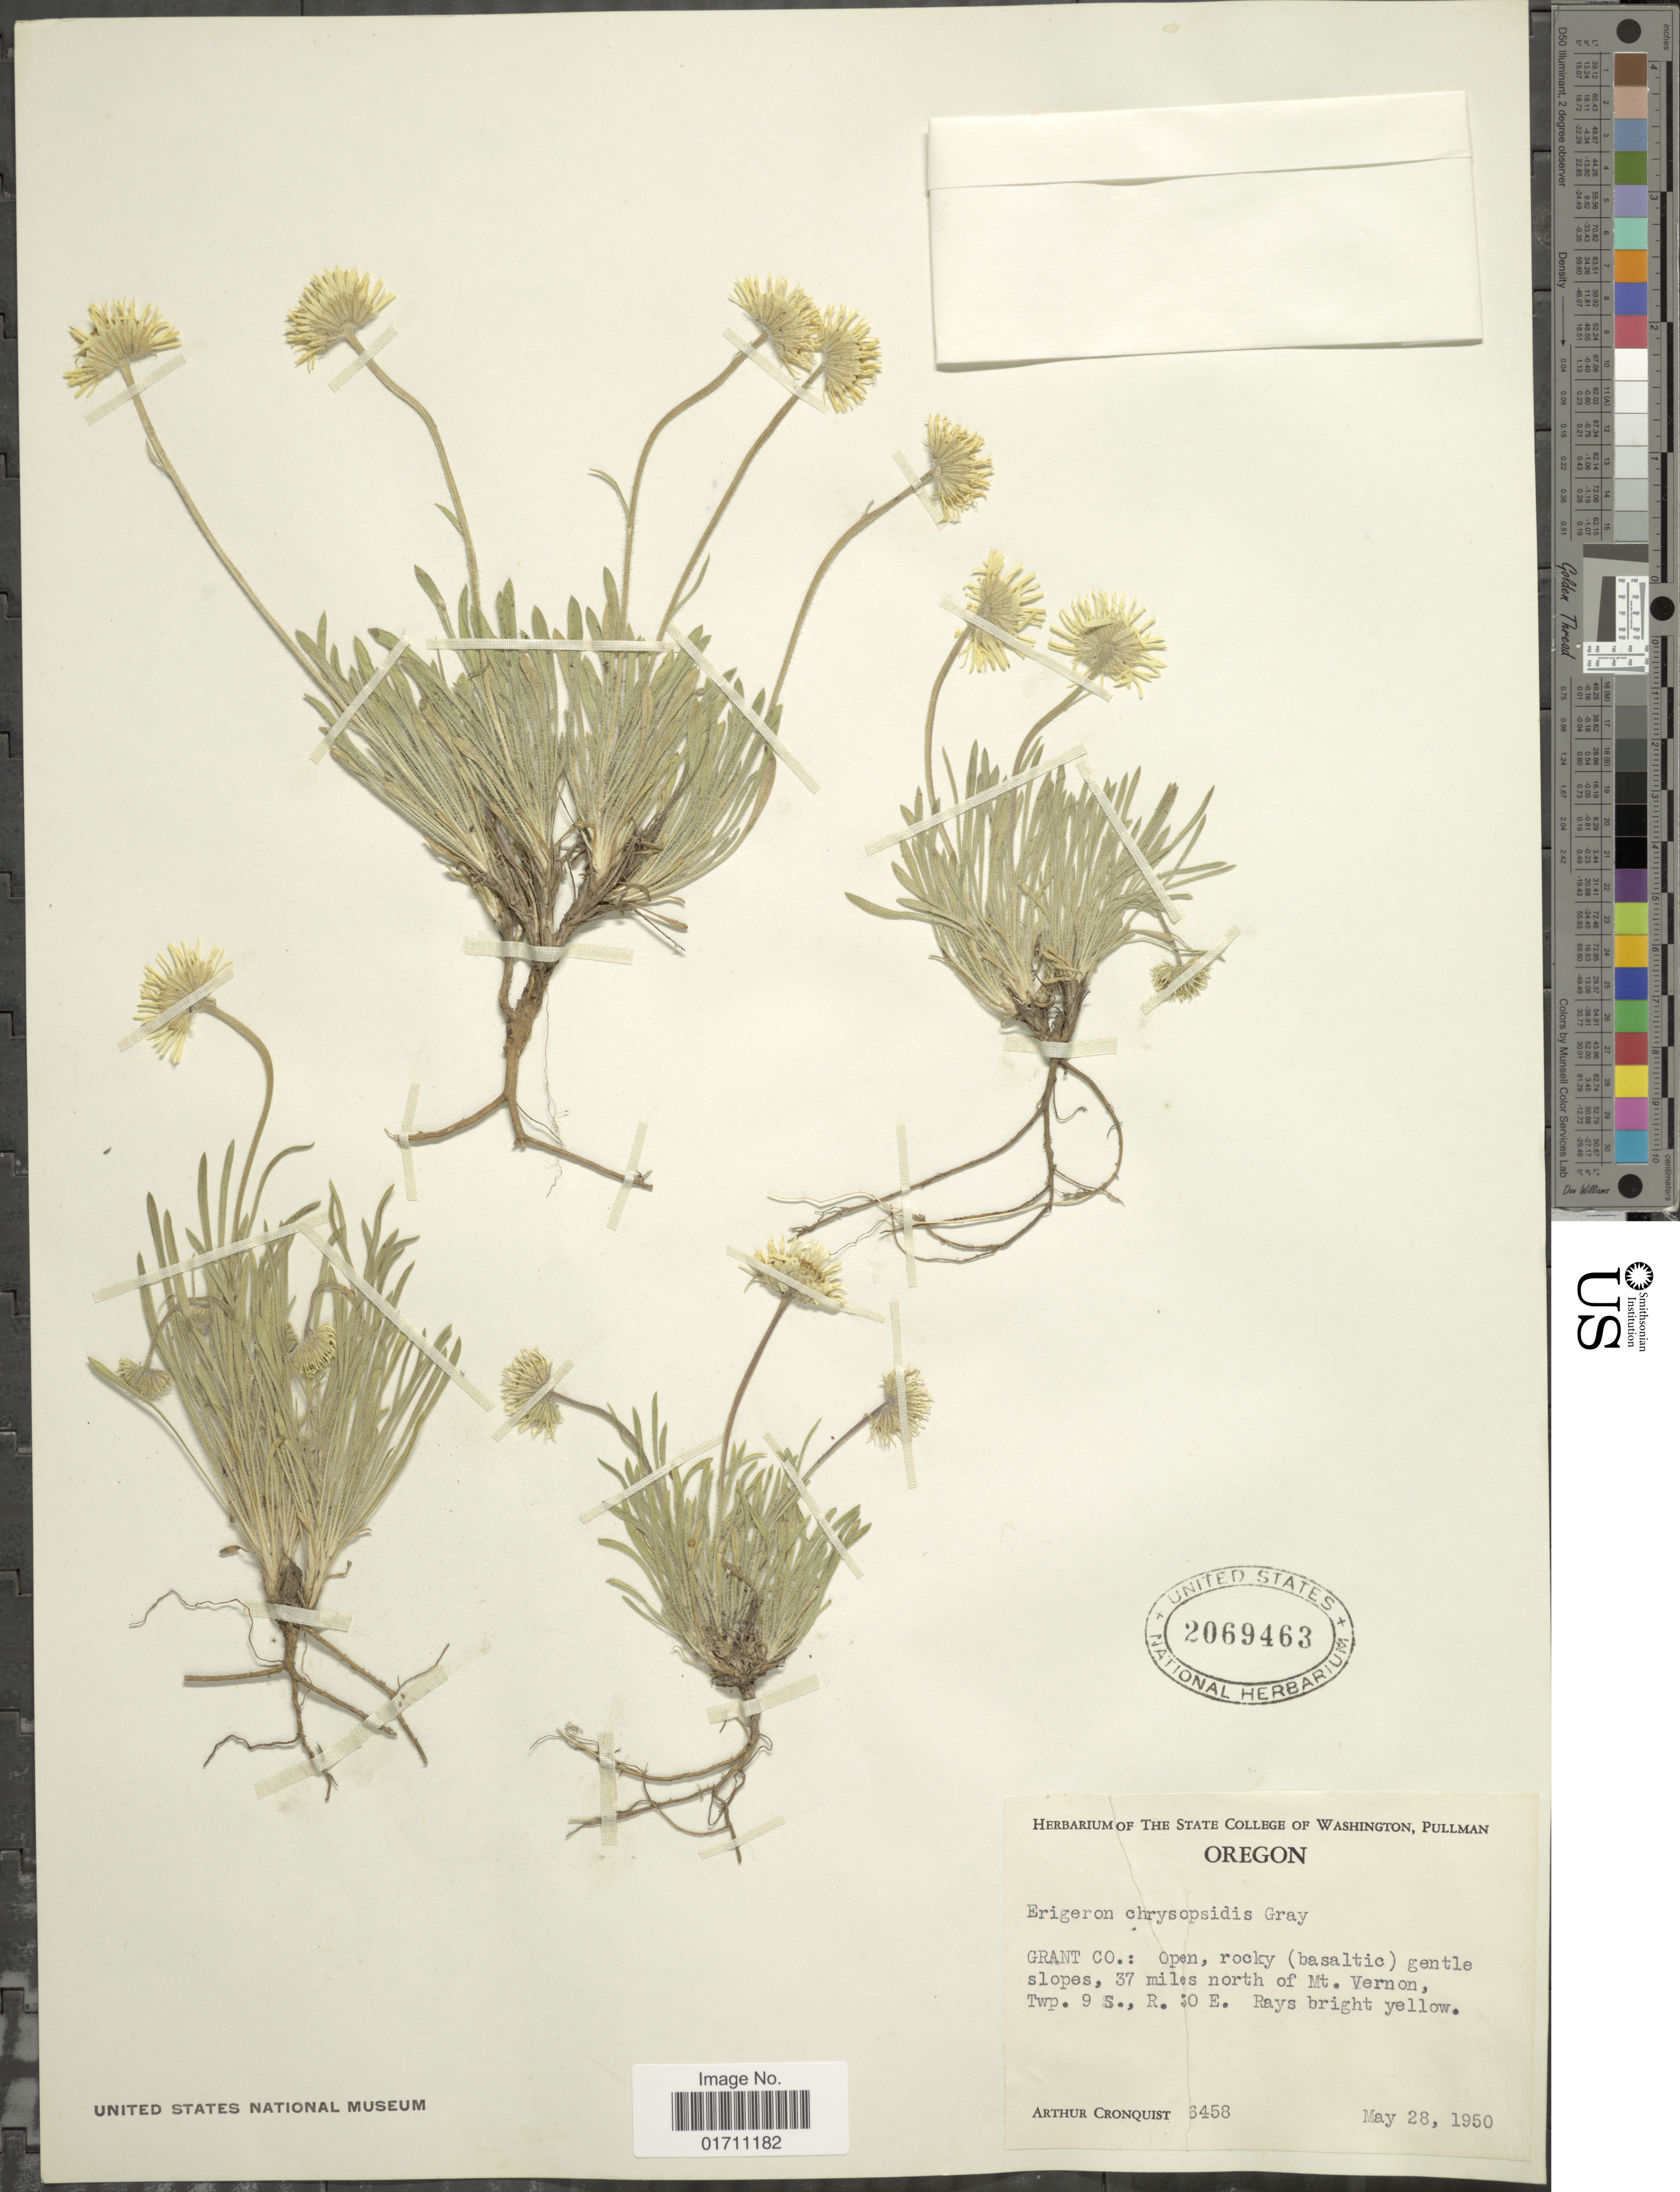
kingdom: Plantae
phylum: Tracheophyta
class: Magnoliopsida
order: Asterales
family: Asteraceae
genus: Erigeron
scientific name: Erigeron chrysopsidis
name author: A. Gray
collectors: A. J. Cronquist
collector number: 6458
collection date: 1950-05-28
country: United States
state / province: Oregon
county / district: Grant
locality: Grant Co.: Open, rocky (basaltic) gentle slopes, 37 miles north of Mt Vernon, Twp. 9 S., R 30 E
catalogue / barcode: US 2069463